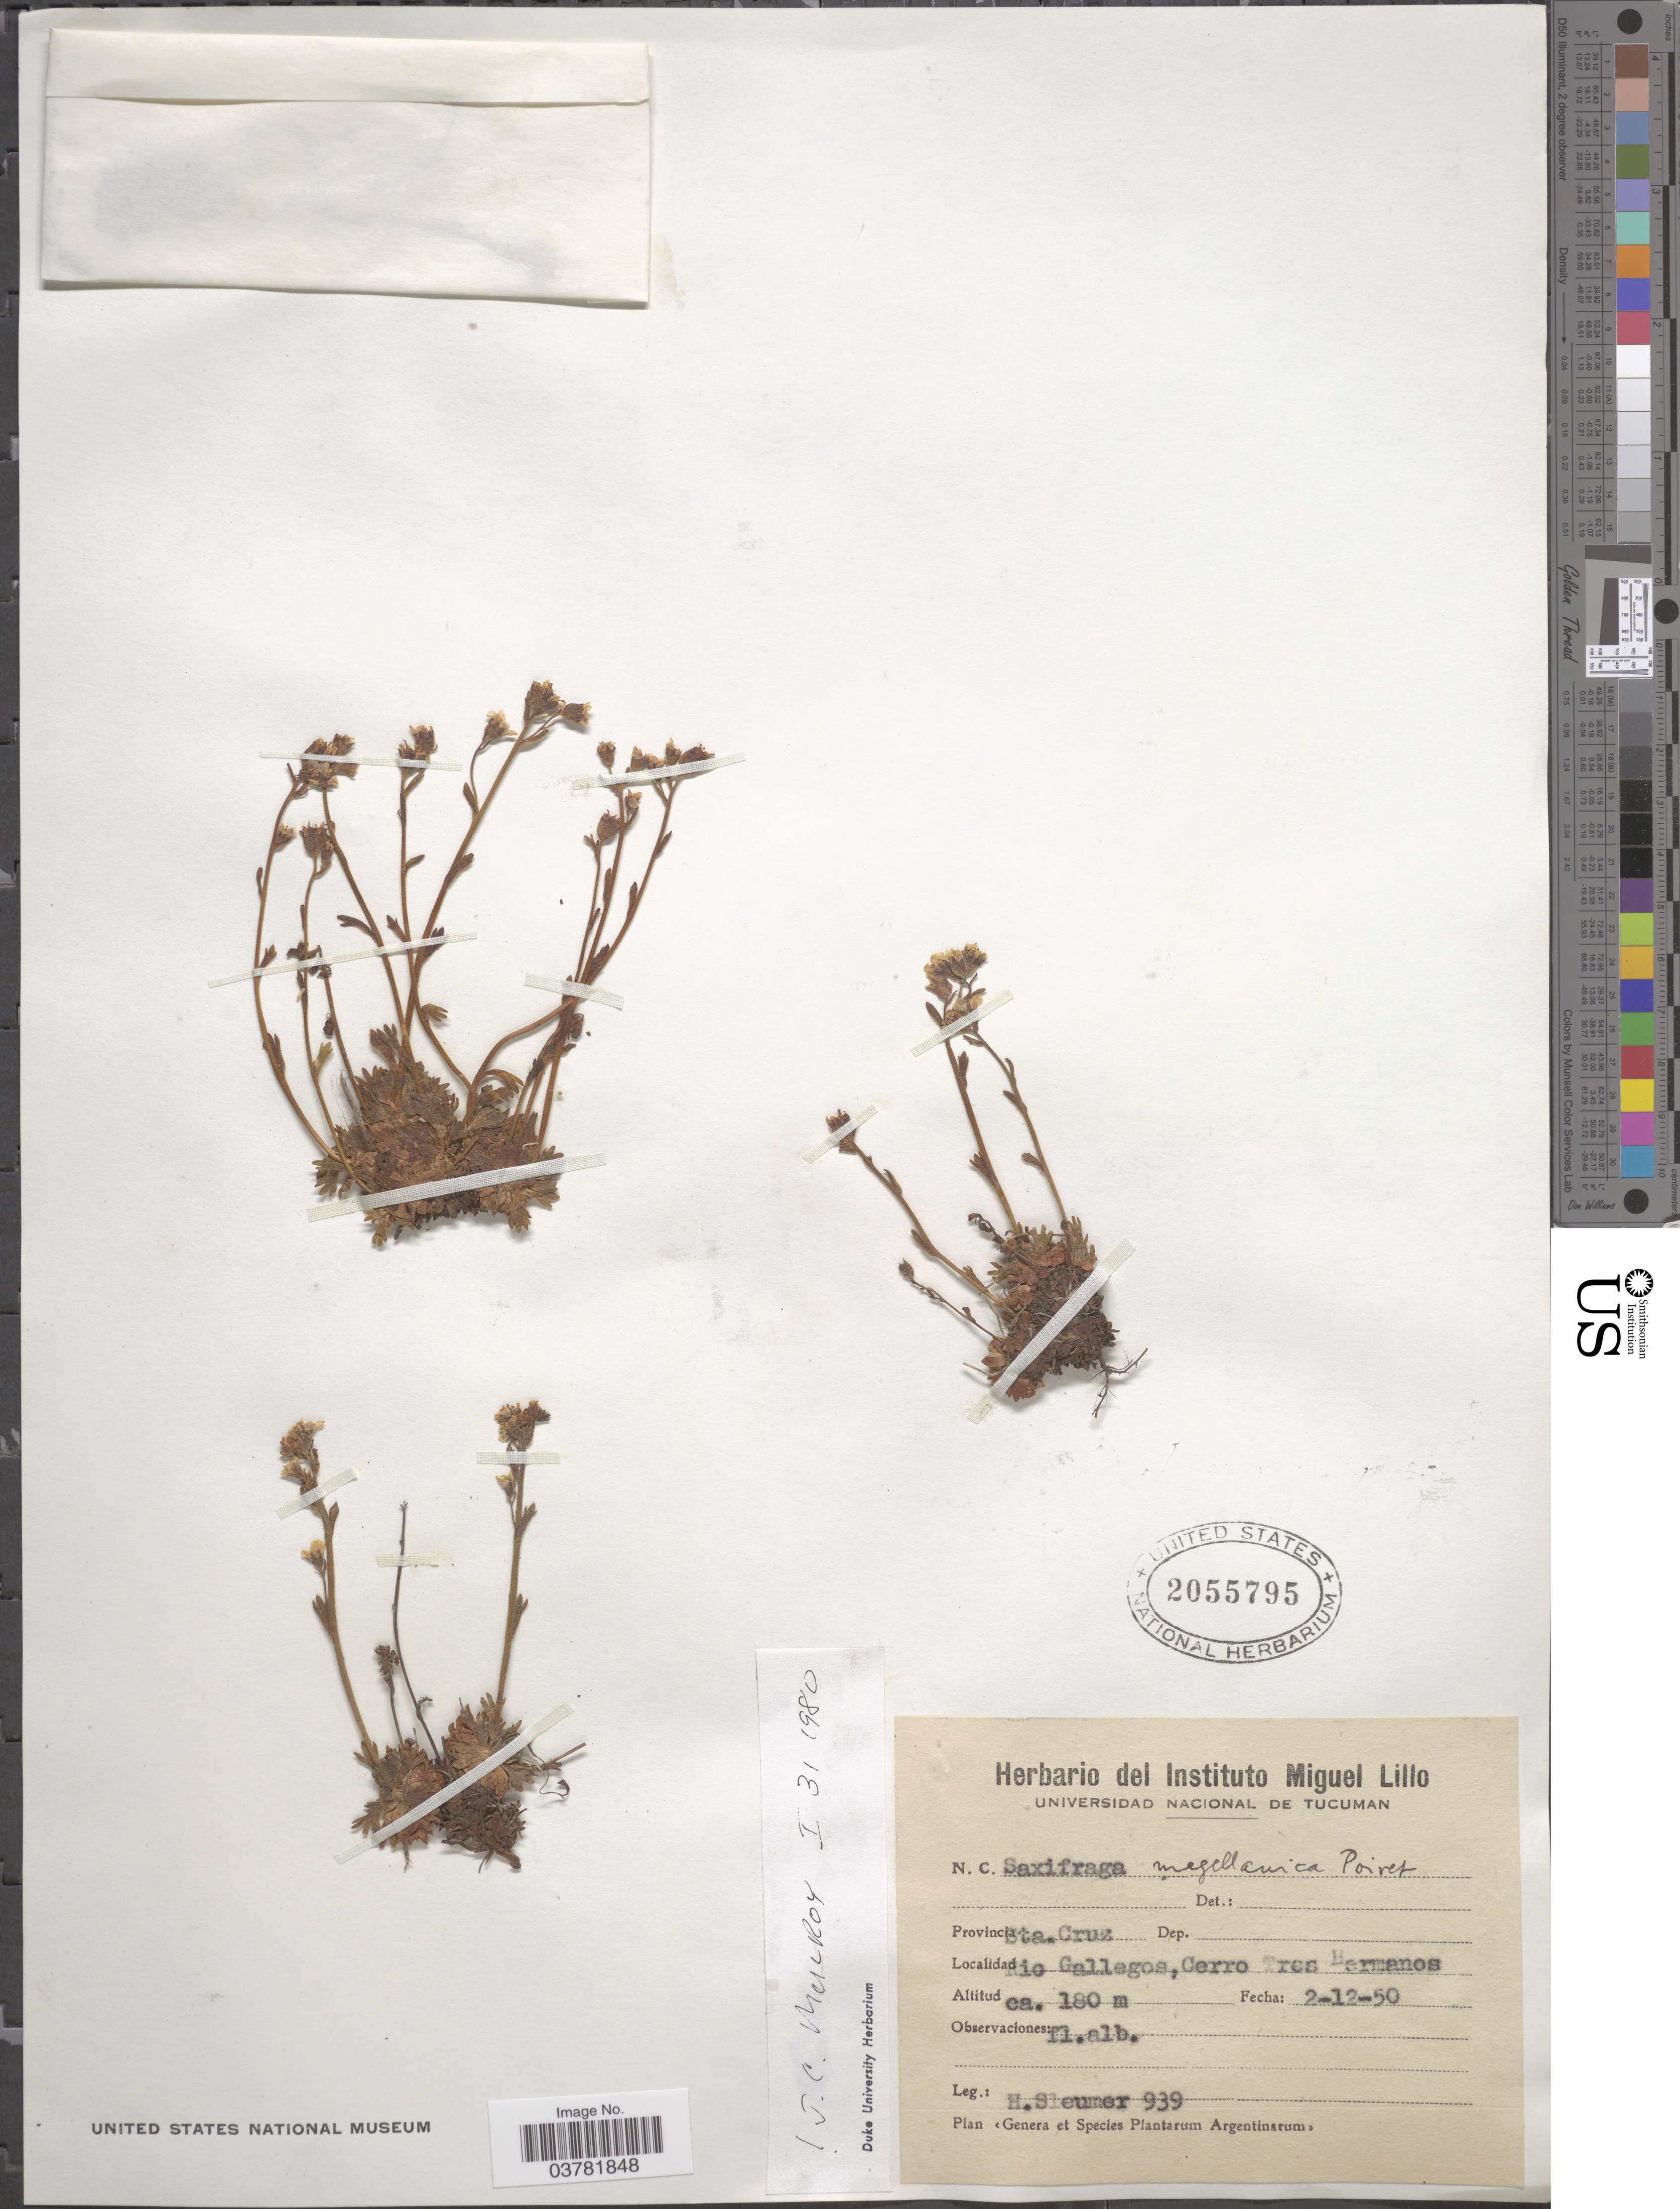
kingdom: Plantae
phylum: Tracheophyta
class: Magnoliopsida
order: Saxifragales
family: Saxifragaceae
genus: Saxifraga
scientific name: Saxifraga magellanica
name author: Poir.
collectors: H. O. Sleumer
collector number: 939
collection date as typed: Transcribed d/m/y: 2/12/50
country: Argentina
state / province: Santa Cruz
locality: Rio Gallegos, Cerro Tres Hermanos.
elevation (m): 180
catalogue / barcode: US 2055795